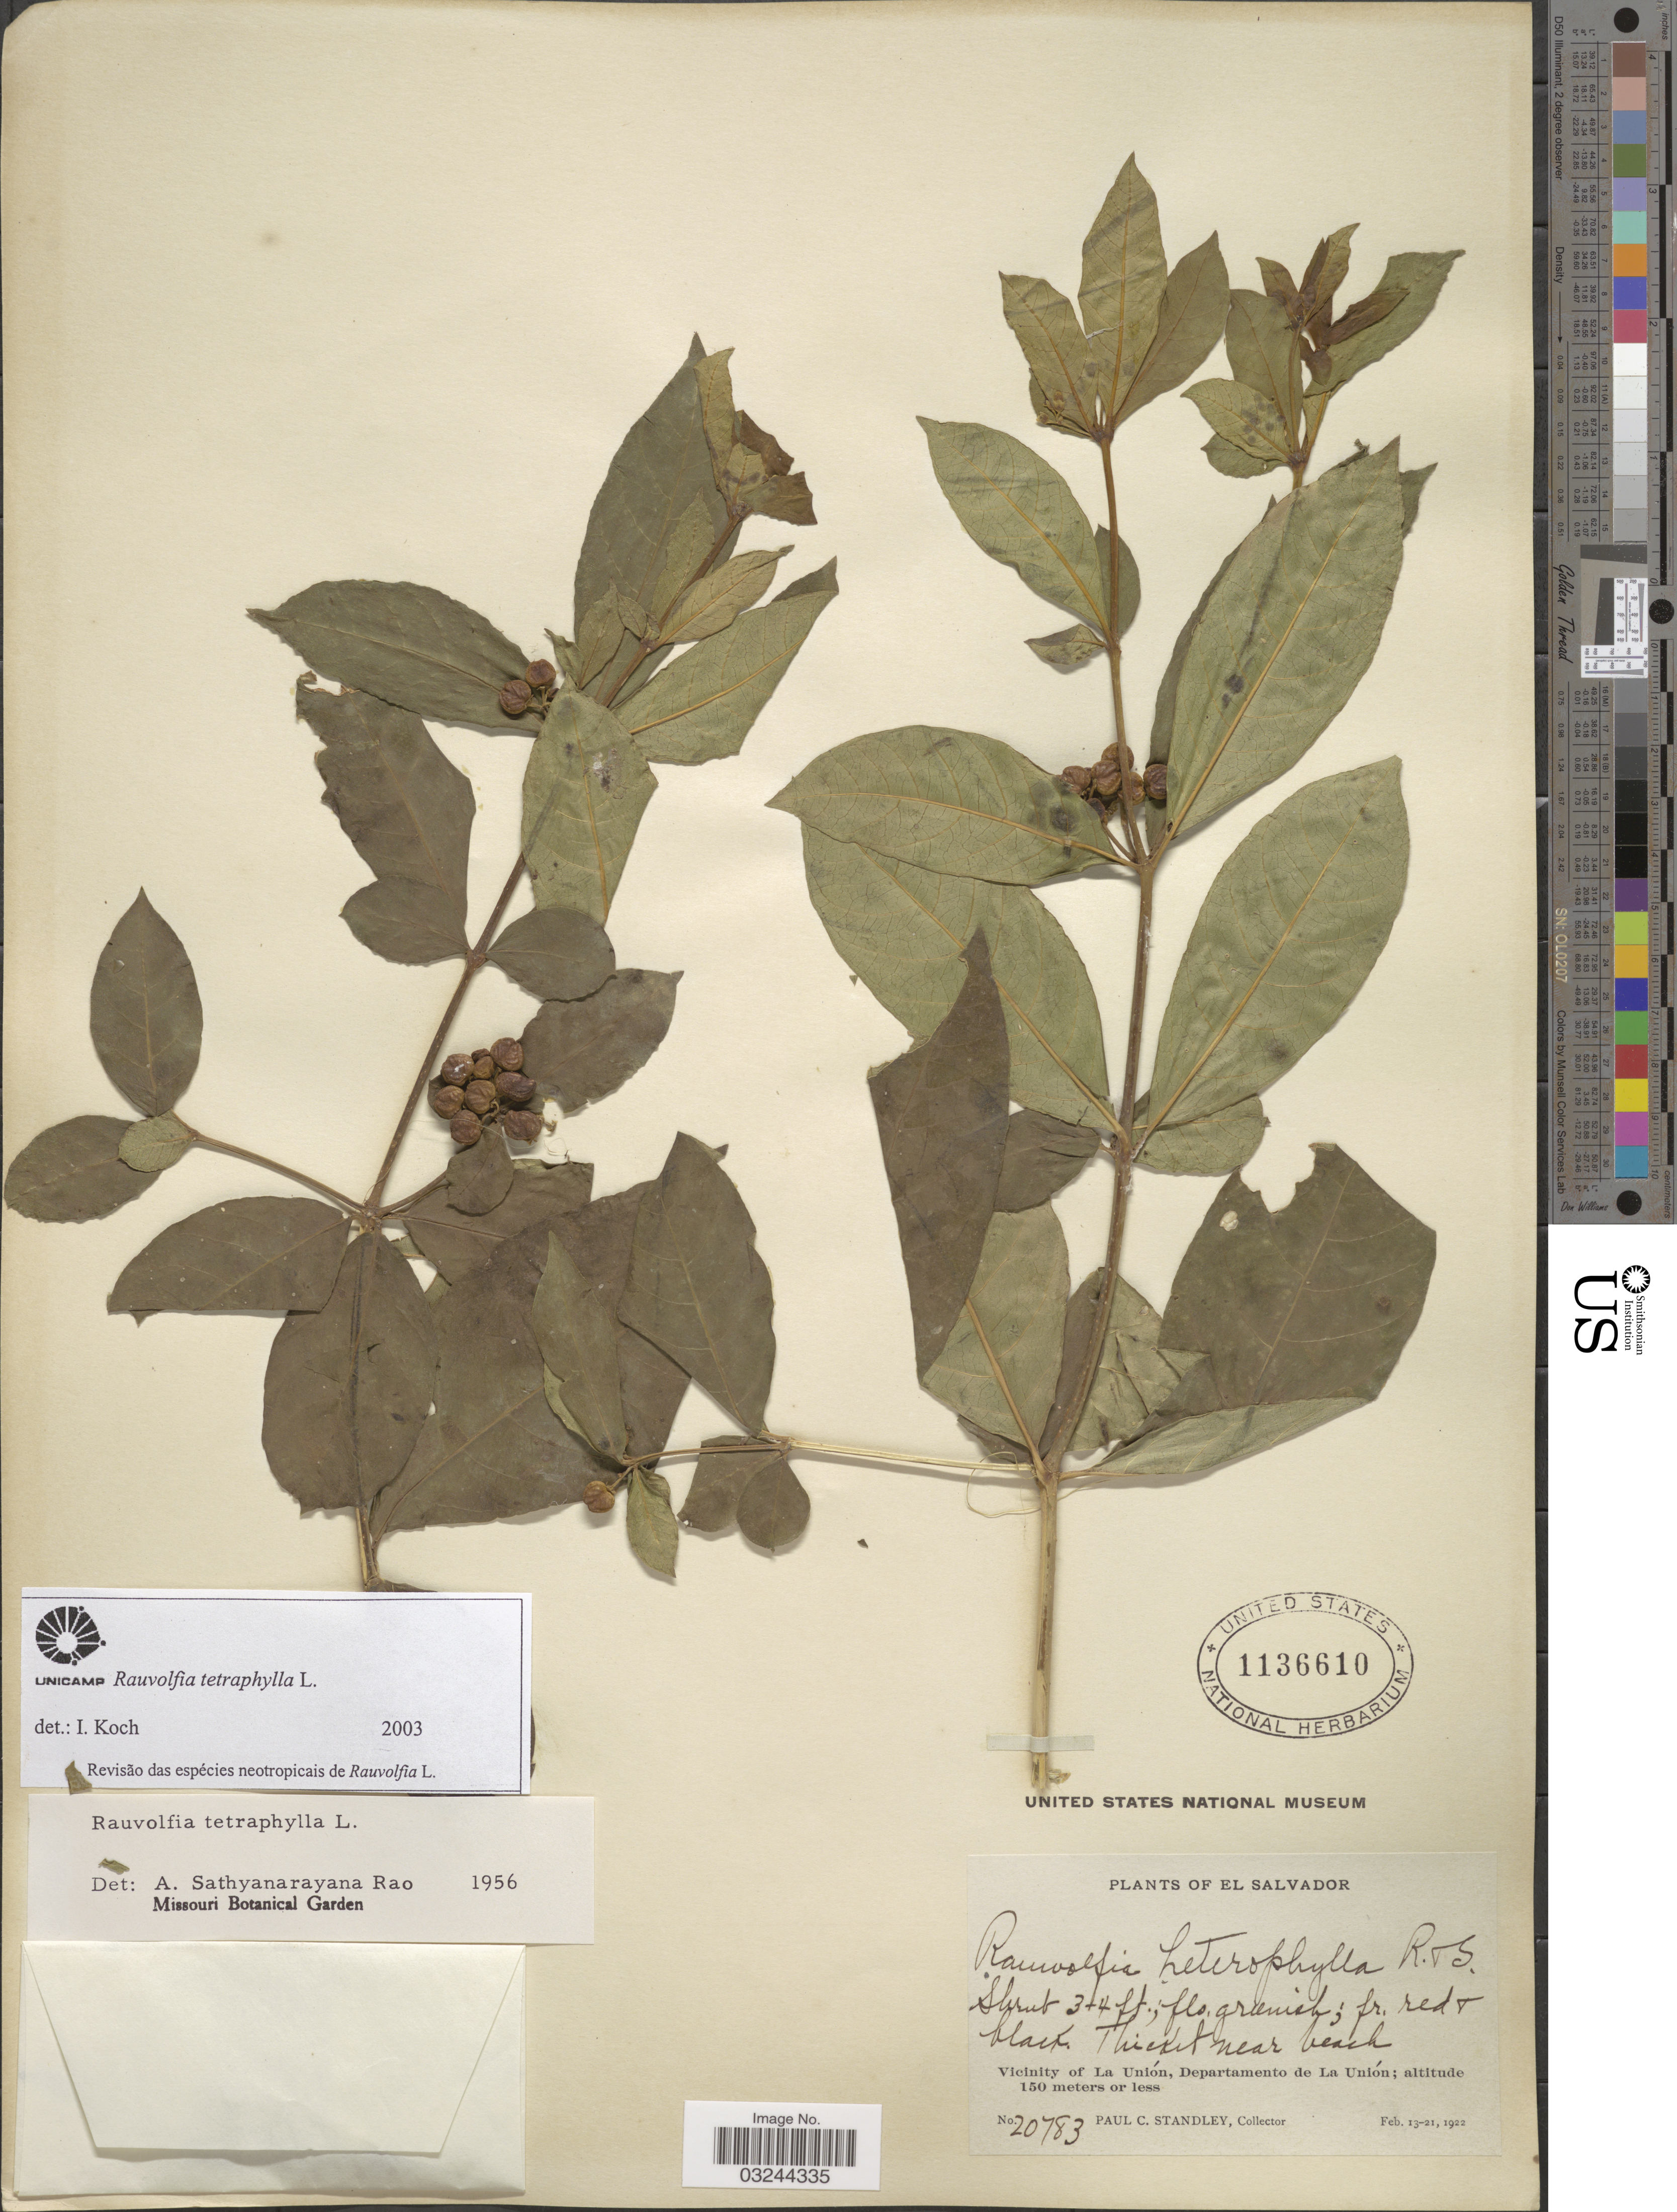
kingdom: Plantae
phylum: Tracheophyta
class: Magnoliopsida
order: Gentianales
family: Apocynaceae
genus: Rauvolfia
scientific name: Rauvolfia tetraphylla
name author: L.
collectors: P. C. Standley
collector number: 20783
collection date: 1922-02-13/1922-02-21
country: El Salvador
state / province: La Union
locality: Vicinity of La Unión, Departamento de La Unión.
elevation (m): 150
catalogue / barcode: US 1136610